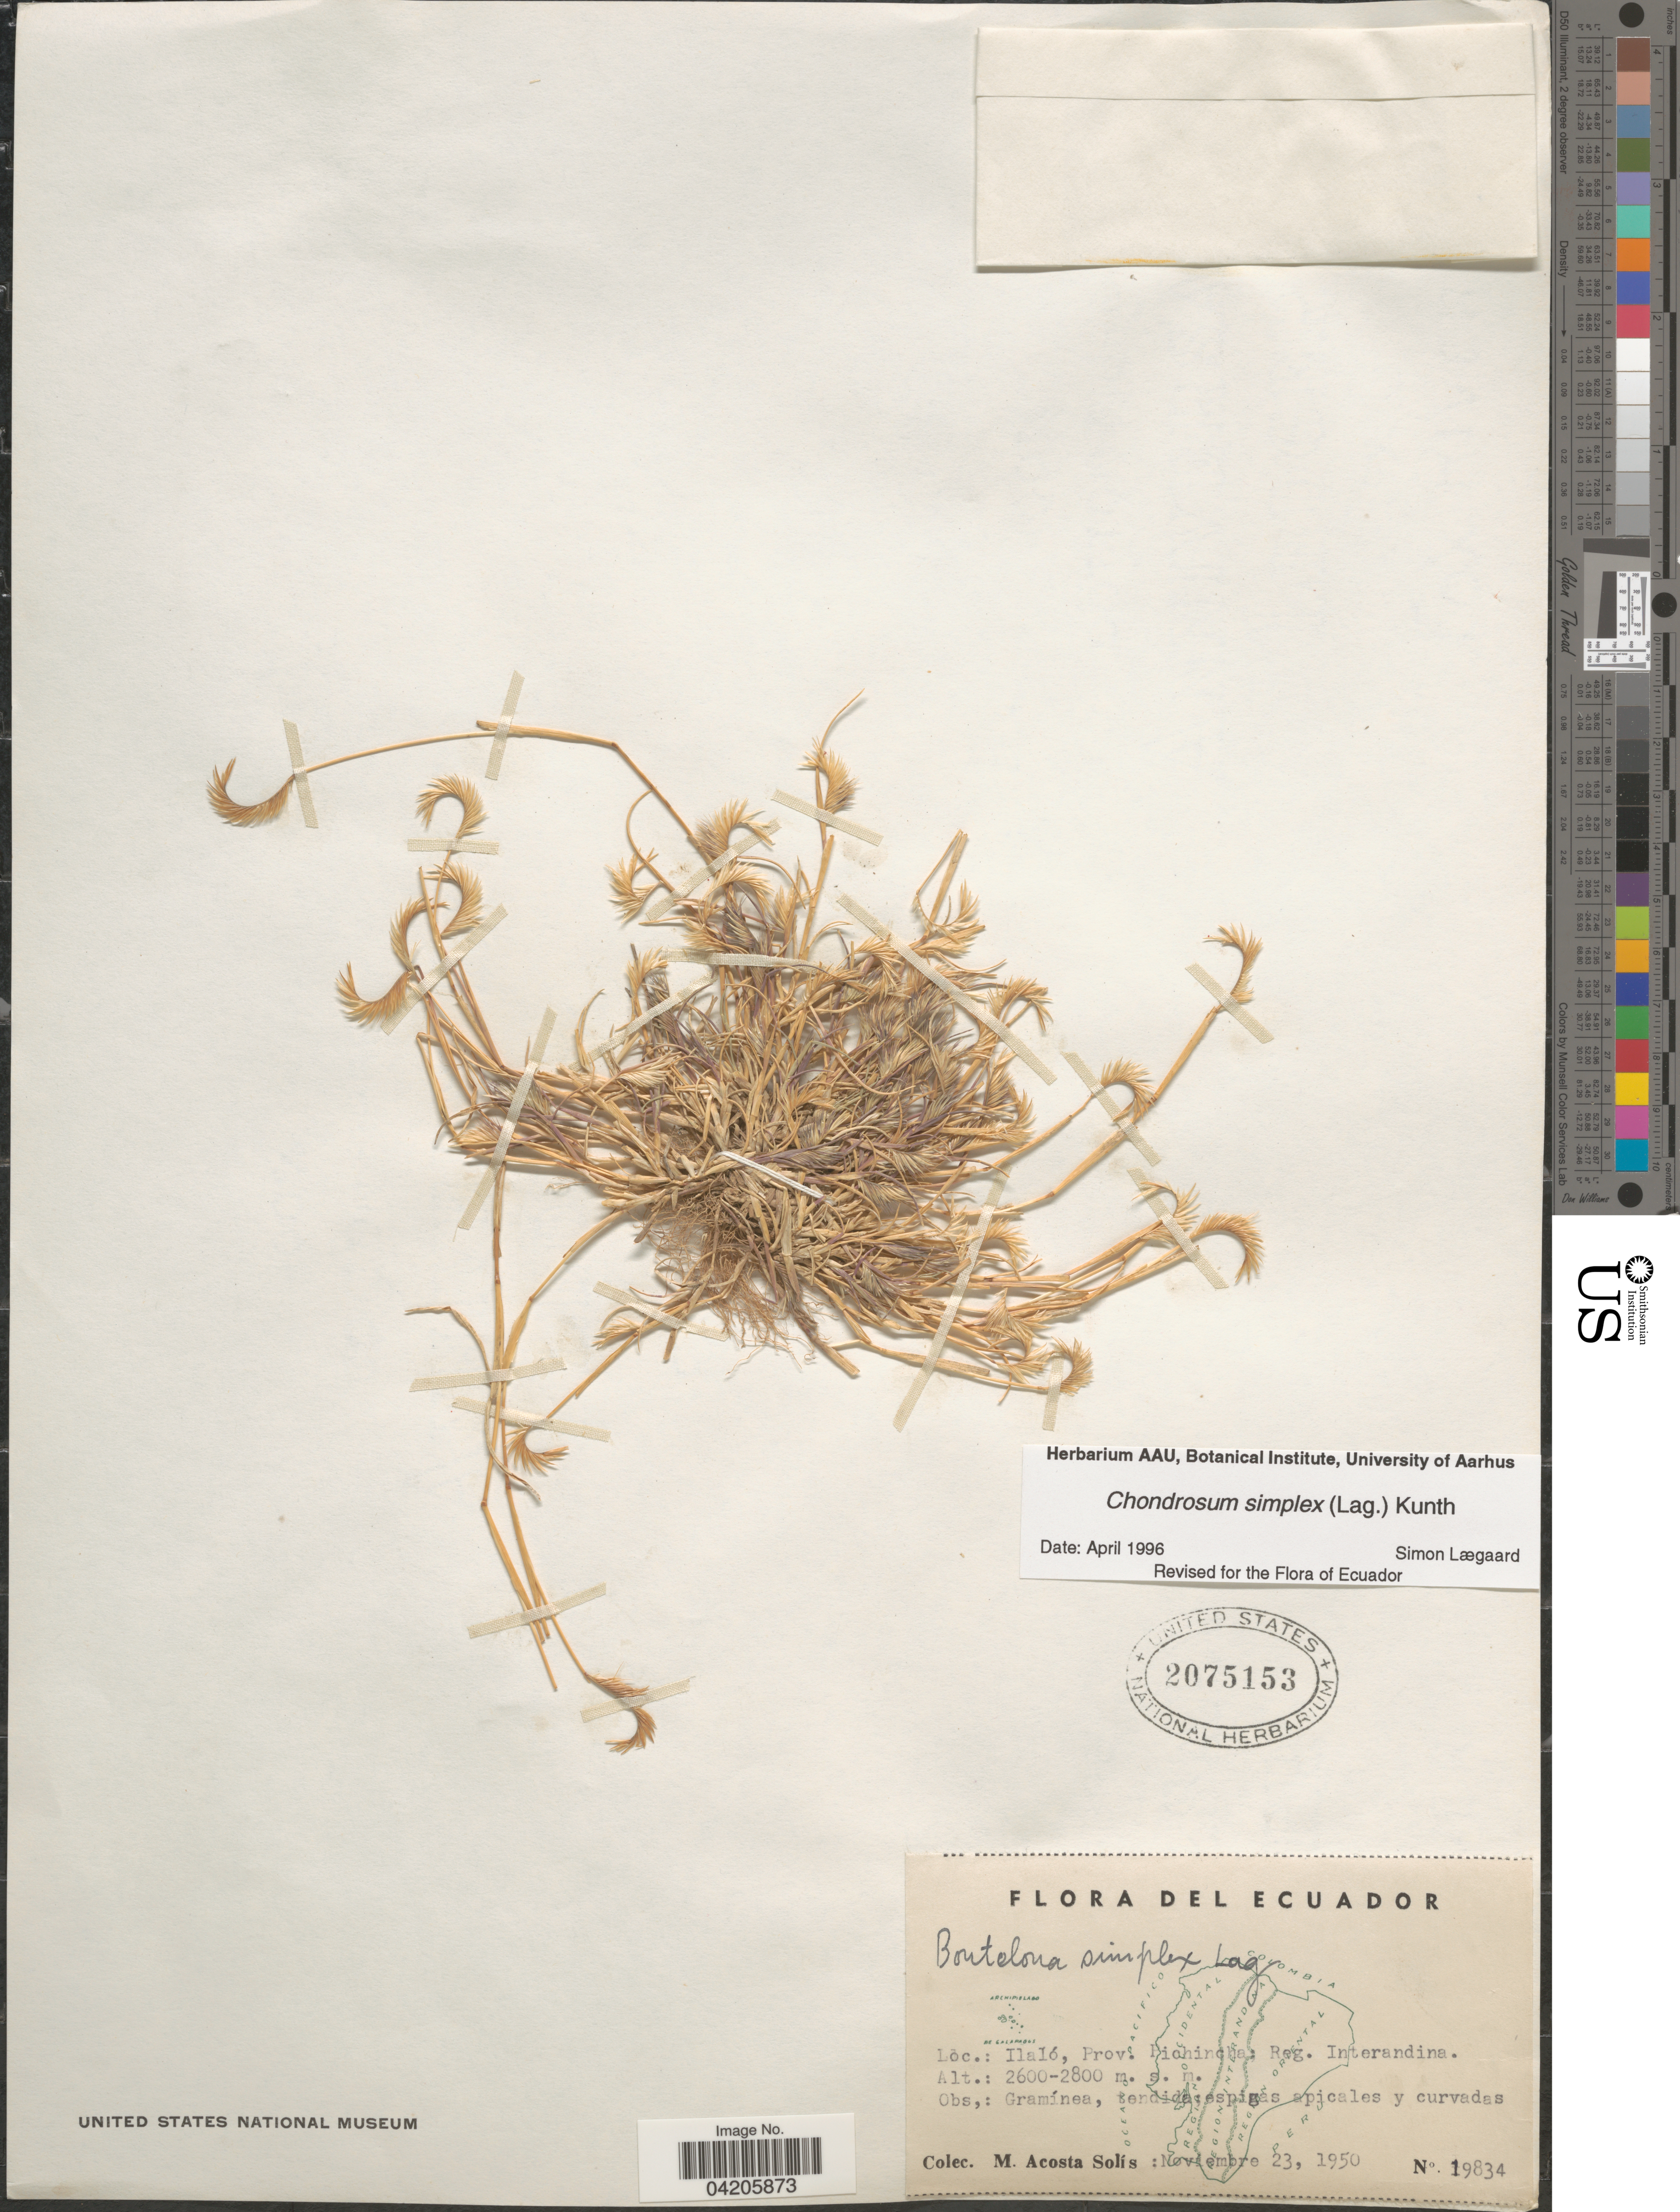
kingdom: Plantae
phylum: Tracheophyta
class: Liliopsida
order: Poales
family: Poaceae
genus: Bouteloua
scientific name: Bouteloua simplex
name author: Lag.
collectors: M. Acosta Solis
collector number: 19834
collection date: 1950-11-23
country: Ecuador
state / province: Pichincha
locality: Ilaló; Reg, Interandina.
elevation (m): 2600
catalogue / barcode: US 2075153